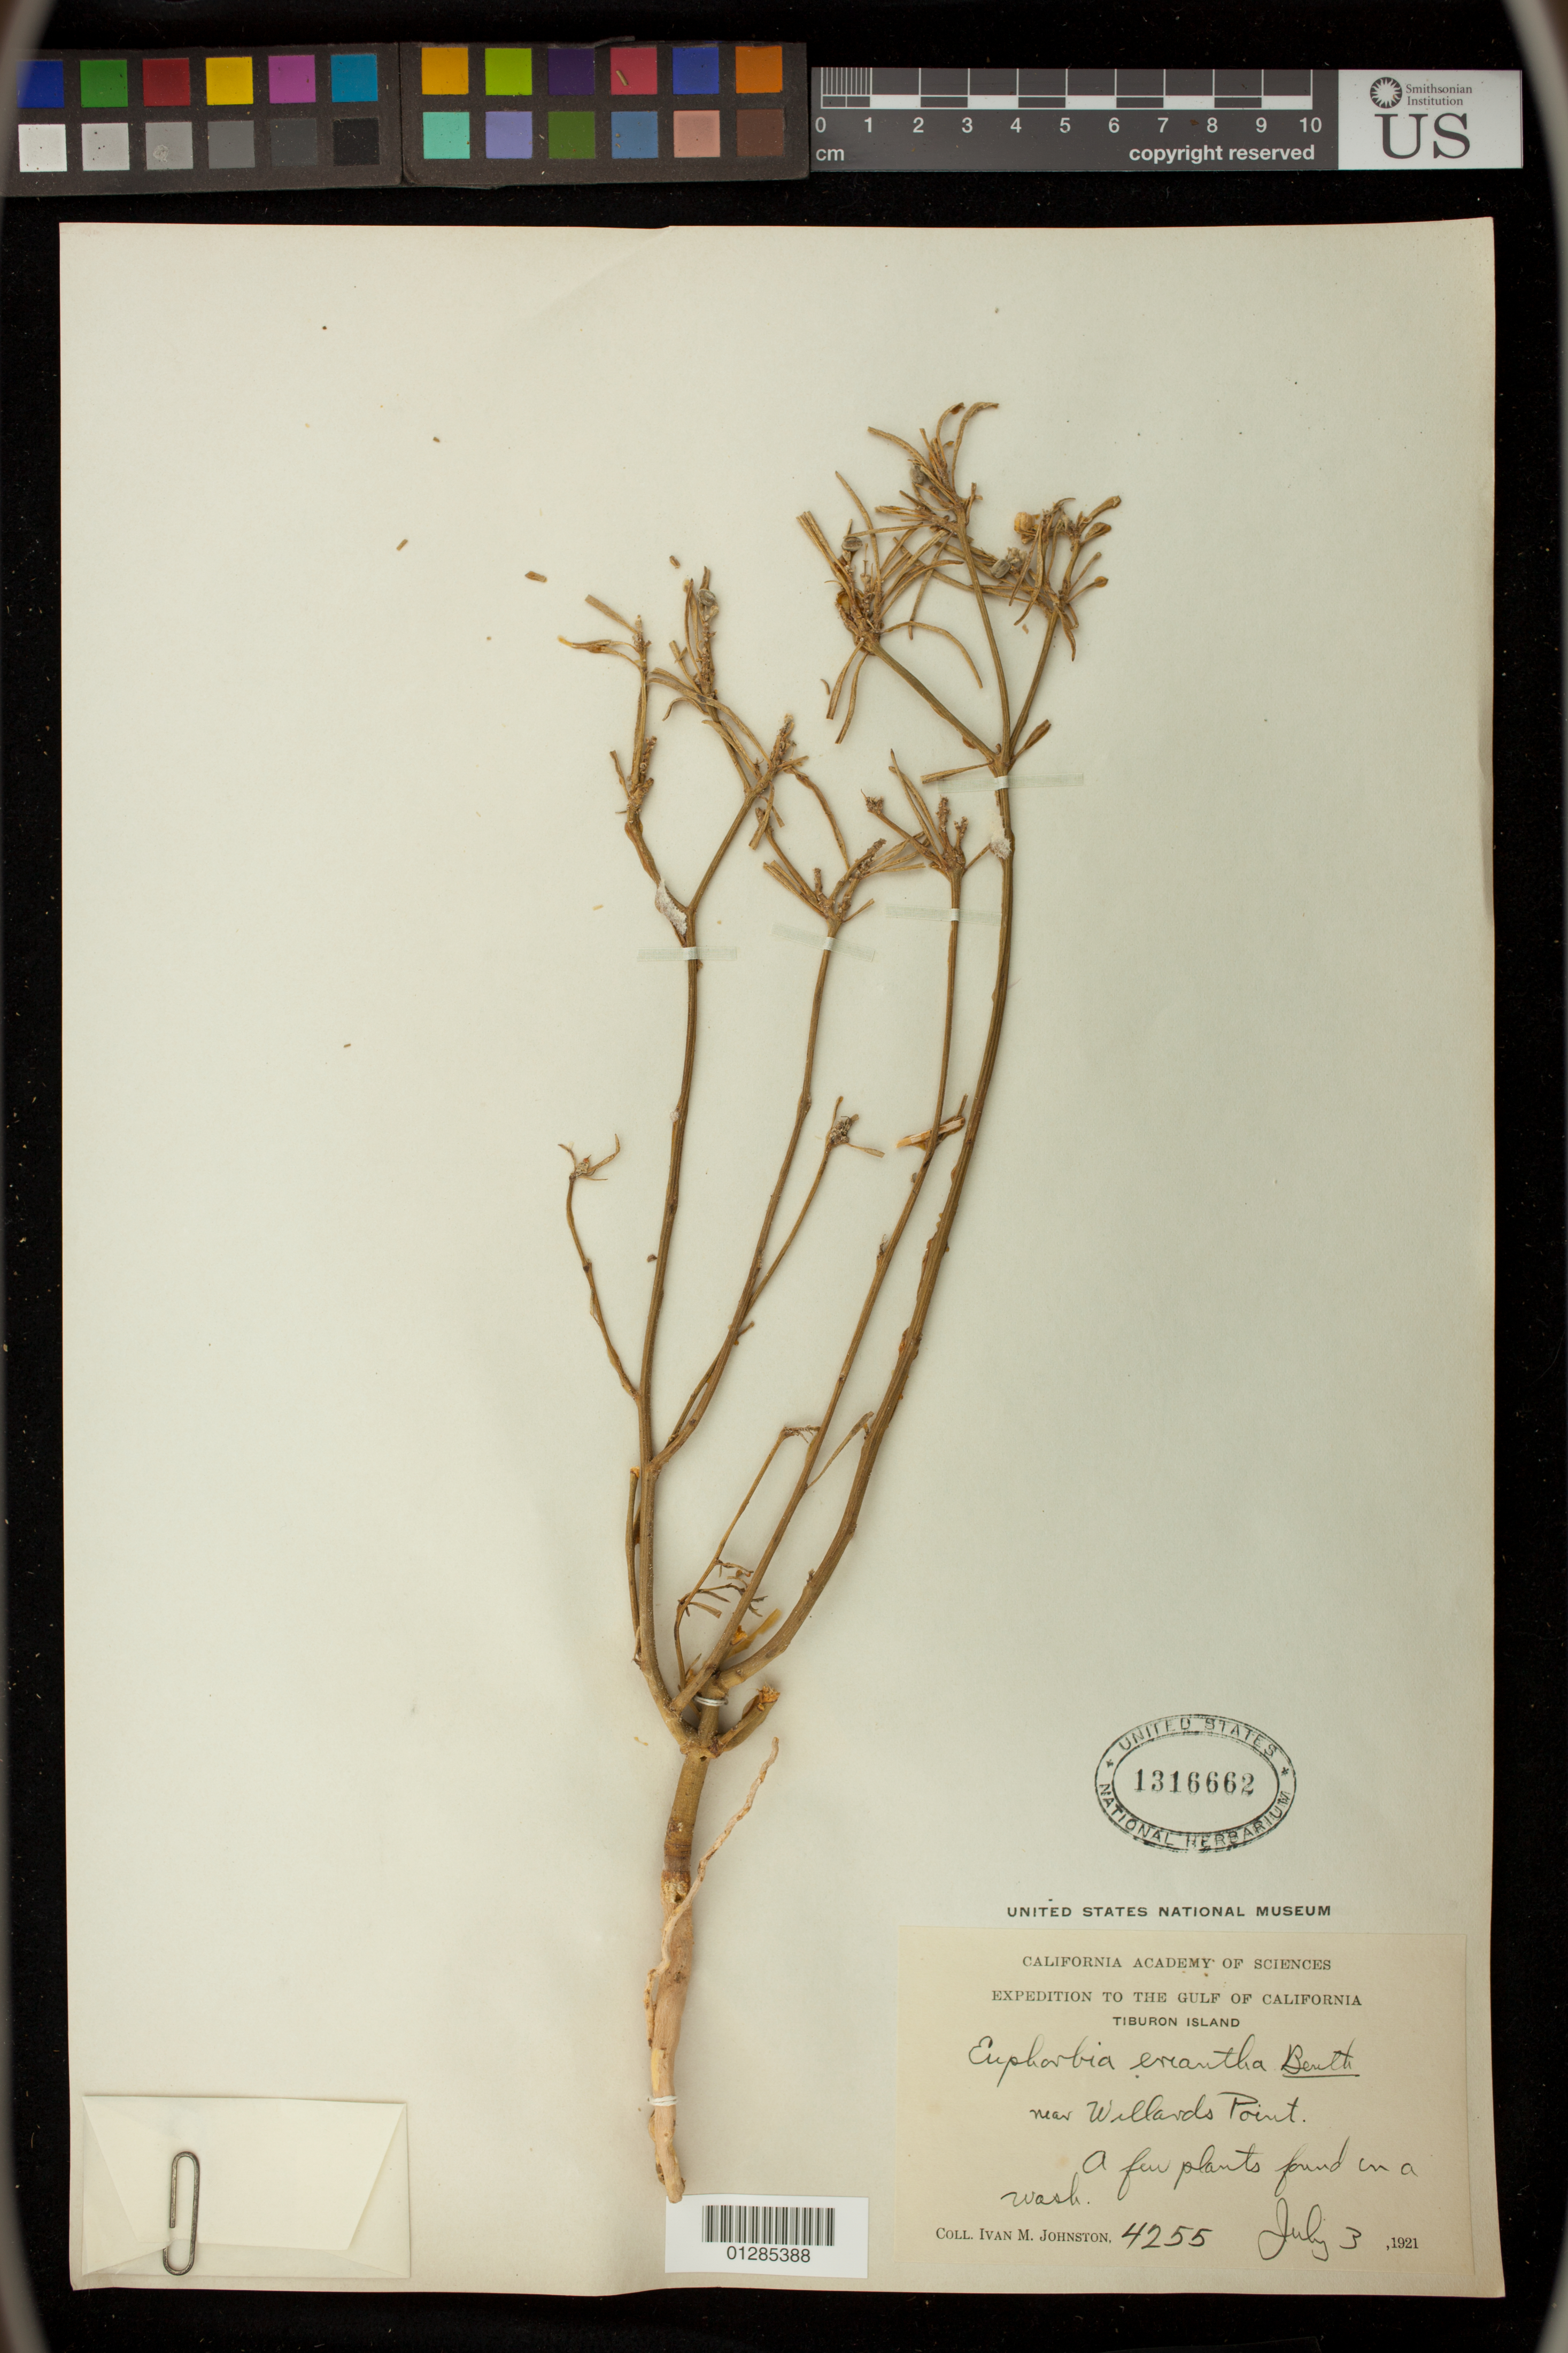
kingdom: Plantae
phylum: Tracheophyta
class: Magnoliopsida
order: Malpighiales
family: Euphorbiaceae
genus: Euphorbia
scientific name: Euphorbia eriantha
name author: Benth.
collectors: I.M. Johnston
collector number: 4255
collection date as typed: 03 Jul 1921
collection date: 1921-07-03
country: Mexico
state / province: Sonora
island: Tiburon I.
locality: Tiburon Island. Near Willards Point.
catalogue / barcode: US 1316662